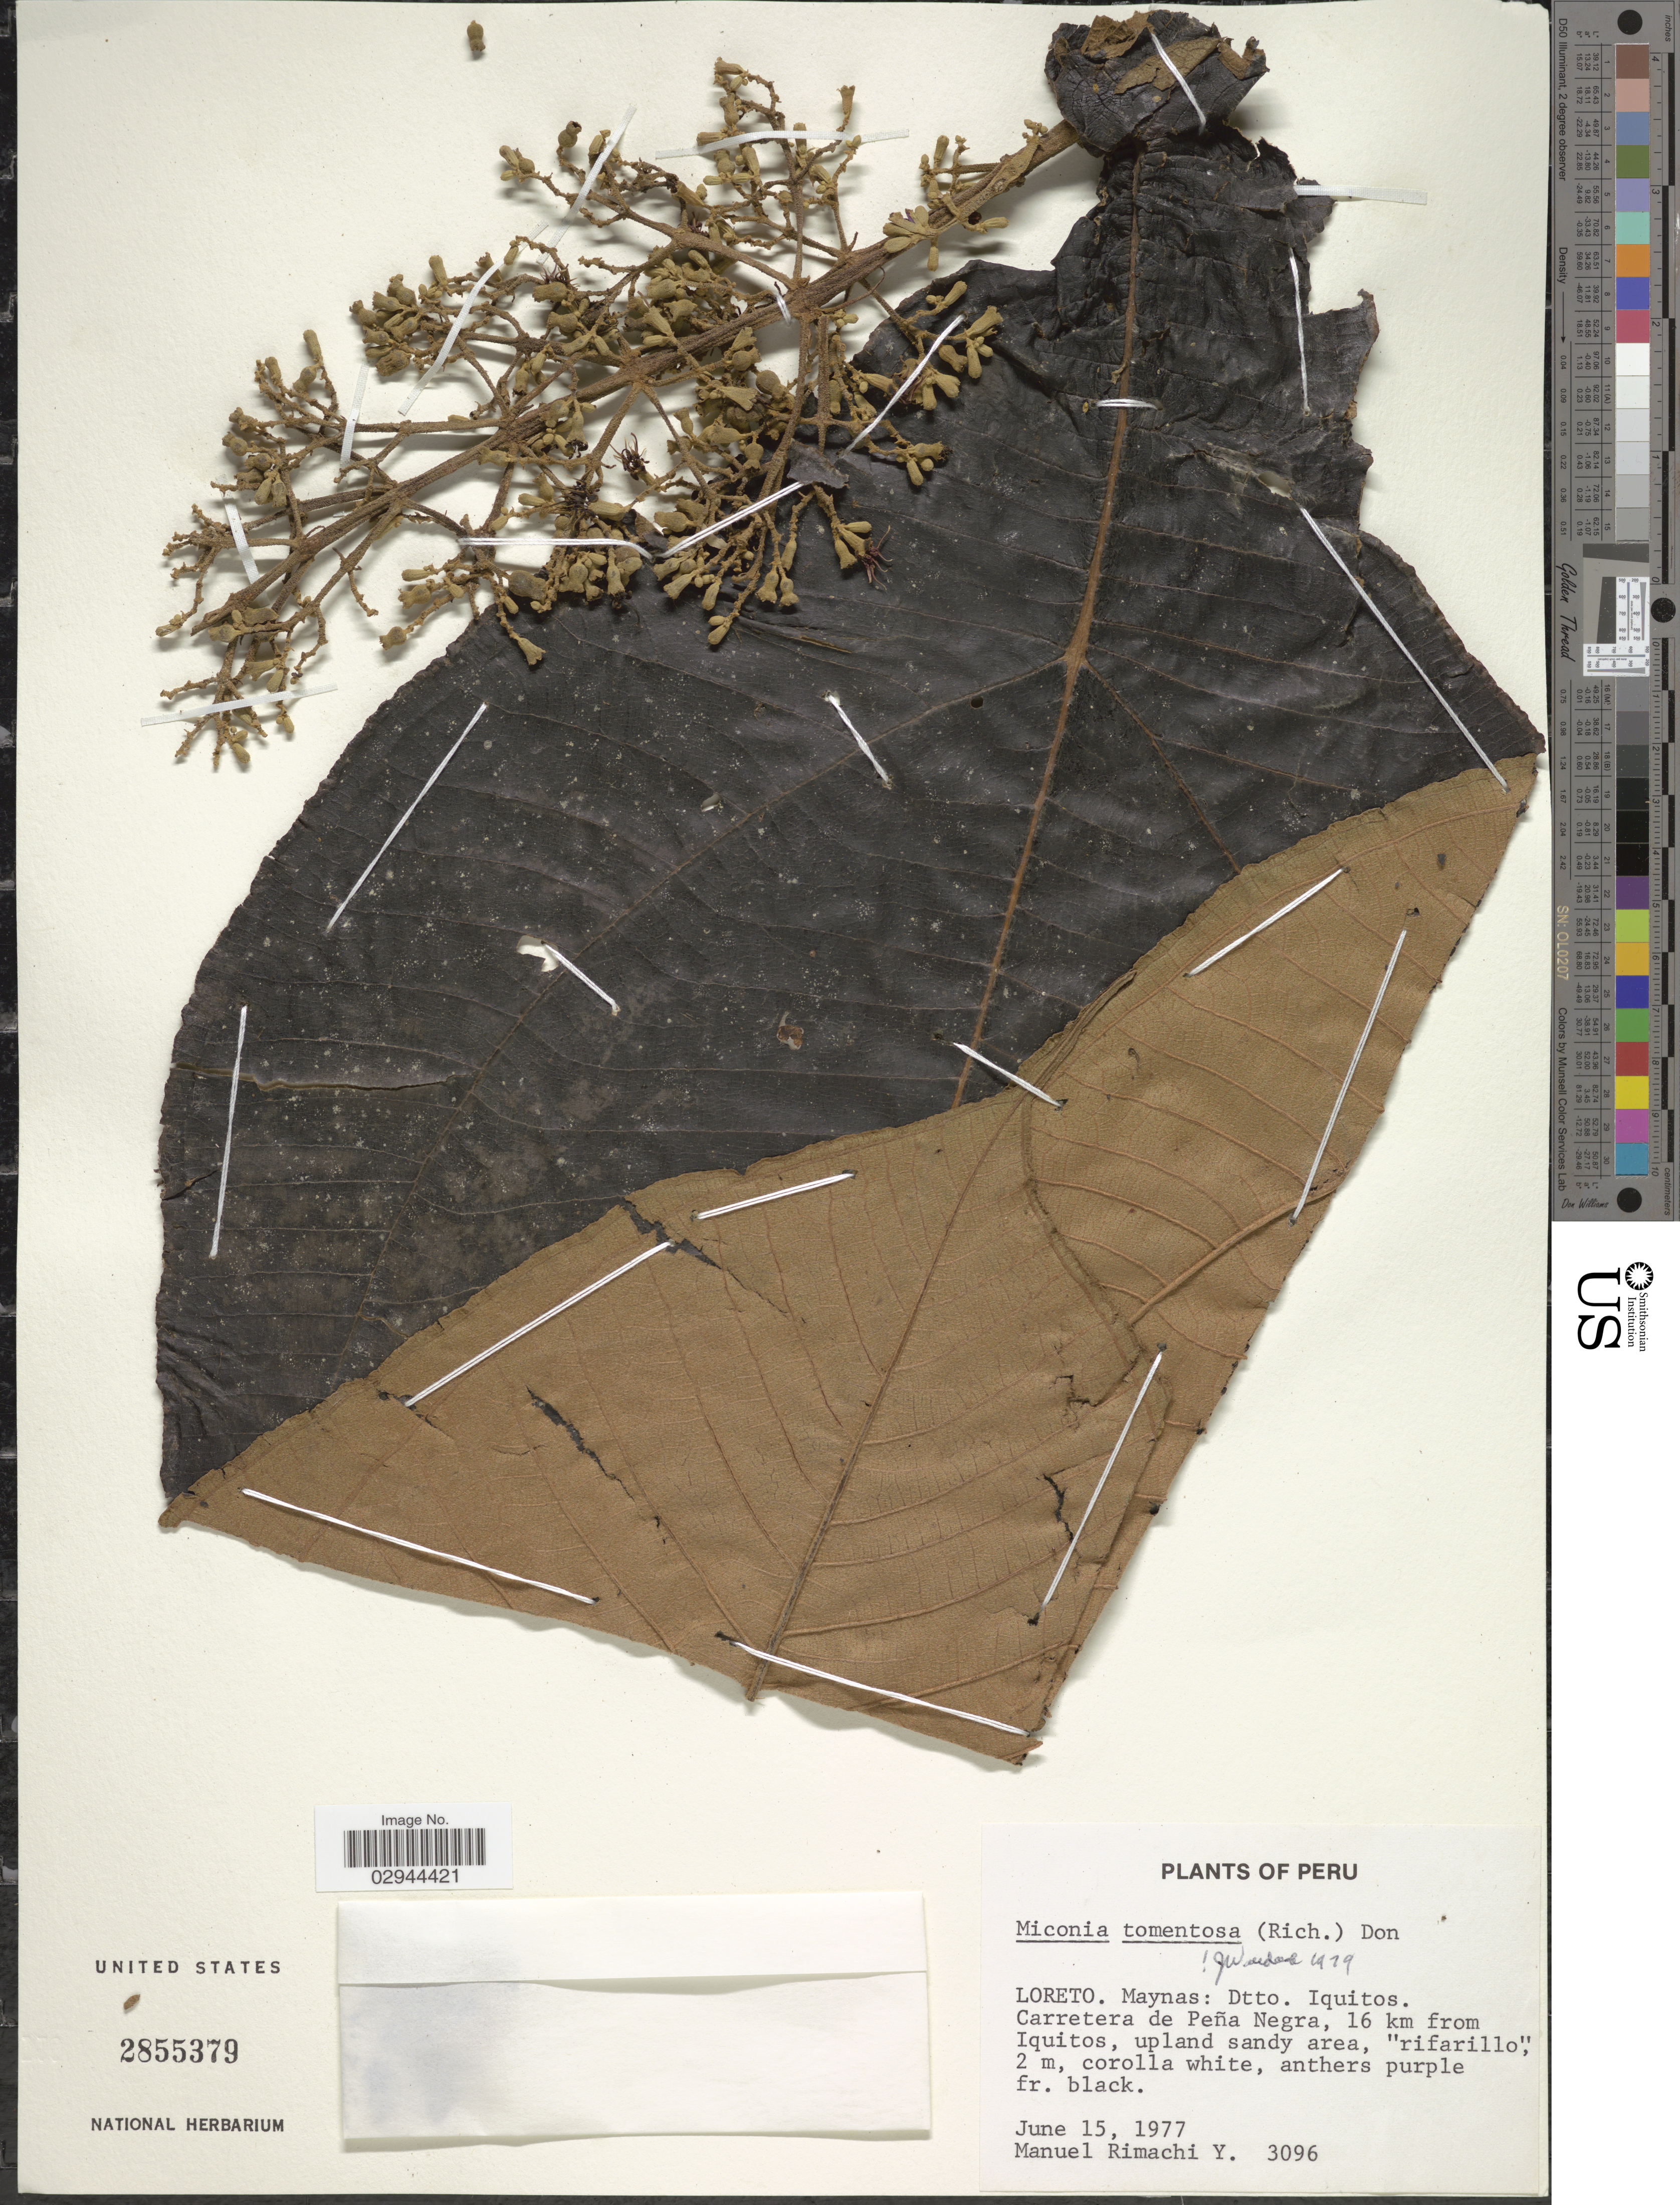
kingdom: Plantae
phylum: Tracheophyta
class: Magnoliopsida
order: Myrtales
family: Melastomataceae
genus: Miconia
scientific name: Miconia tomentosa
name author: (Rich.) D. Don ex DC.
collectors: M. Rimachi Y.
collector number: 3096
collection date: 1977-06-15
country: Peru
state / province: Loreto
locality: Maynas: Dtto. Iquitos. Carretera de Peña Negra, 16 km from Iquitos.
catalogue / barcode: US 2855379